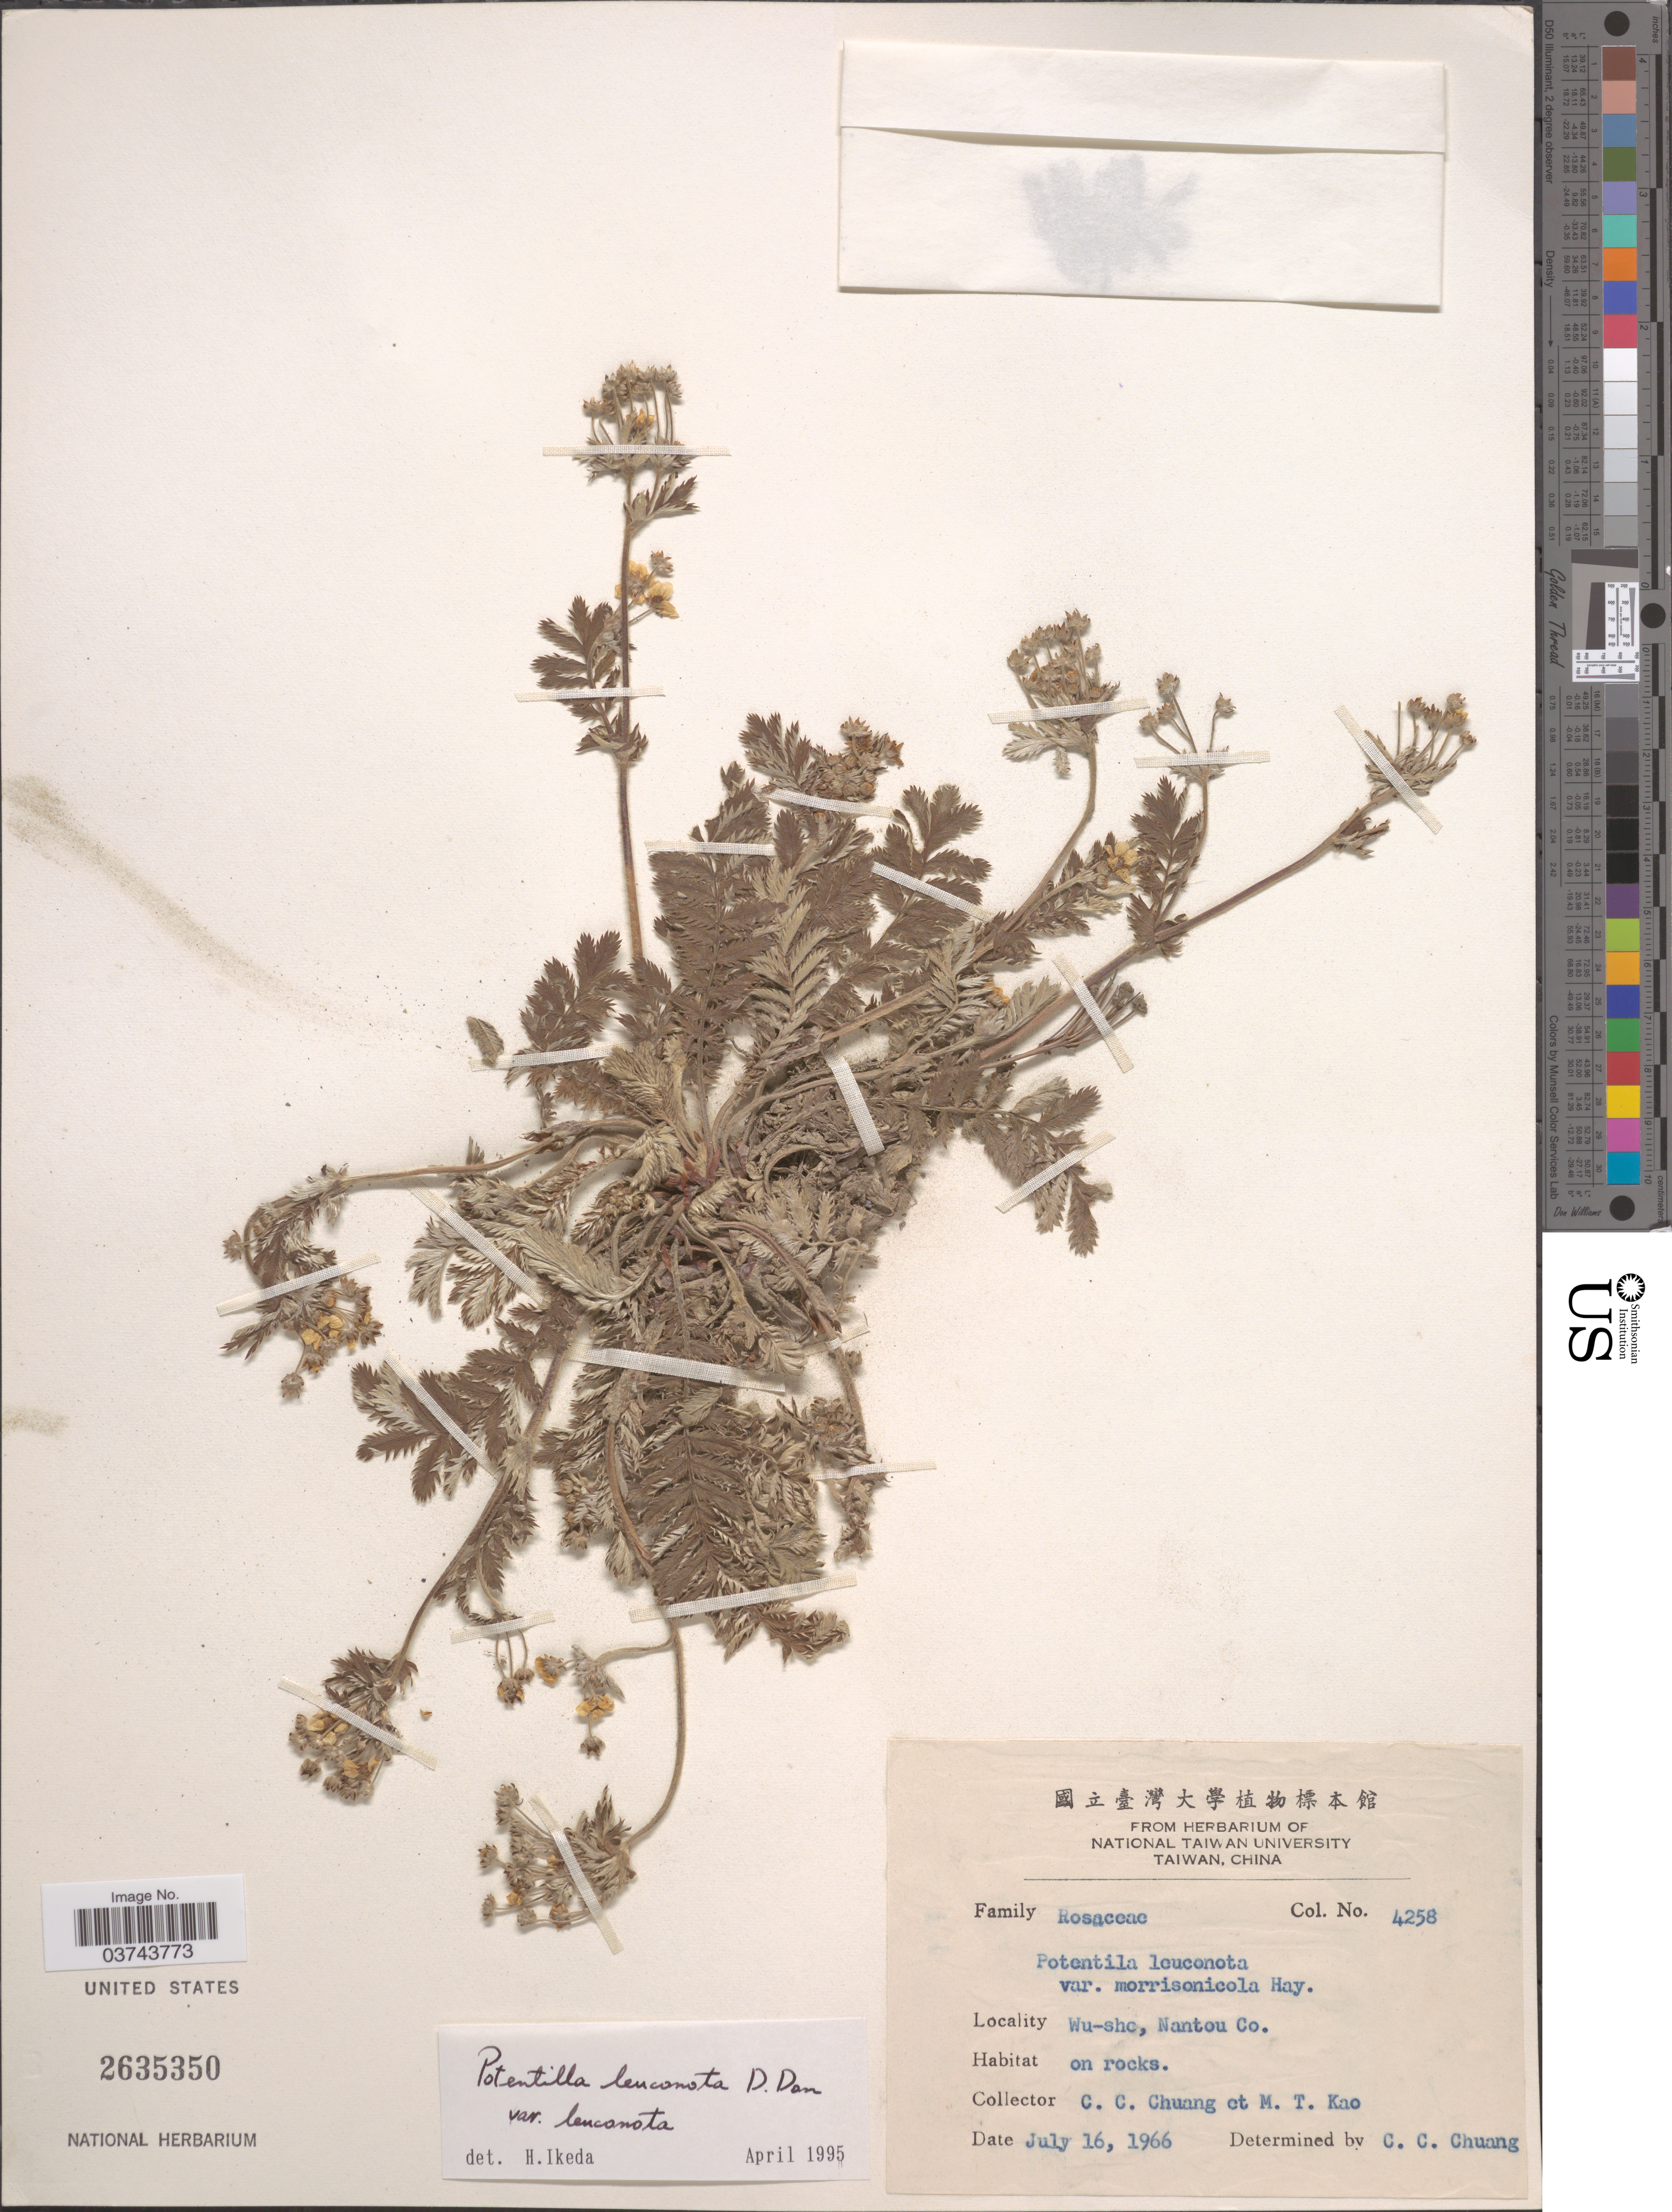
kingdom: Plantae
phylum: Tracheophyta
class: Magnoliopsida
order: Rosales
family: Rosaceae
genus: Potentilla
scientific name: Potentilla leuconota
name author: D. Don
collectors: C. C. Chuang & M. T. Kao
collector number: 4258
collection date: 1966-07-16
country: Taiwan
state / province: Nantou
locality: Wu-sho, Nantou Co.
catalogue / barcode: US 2635350